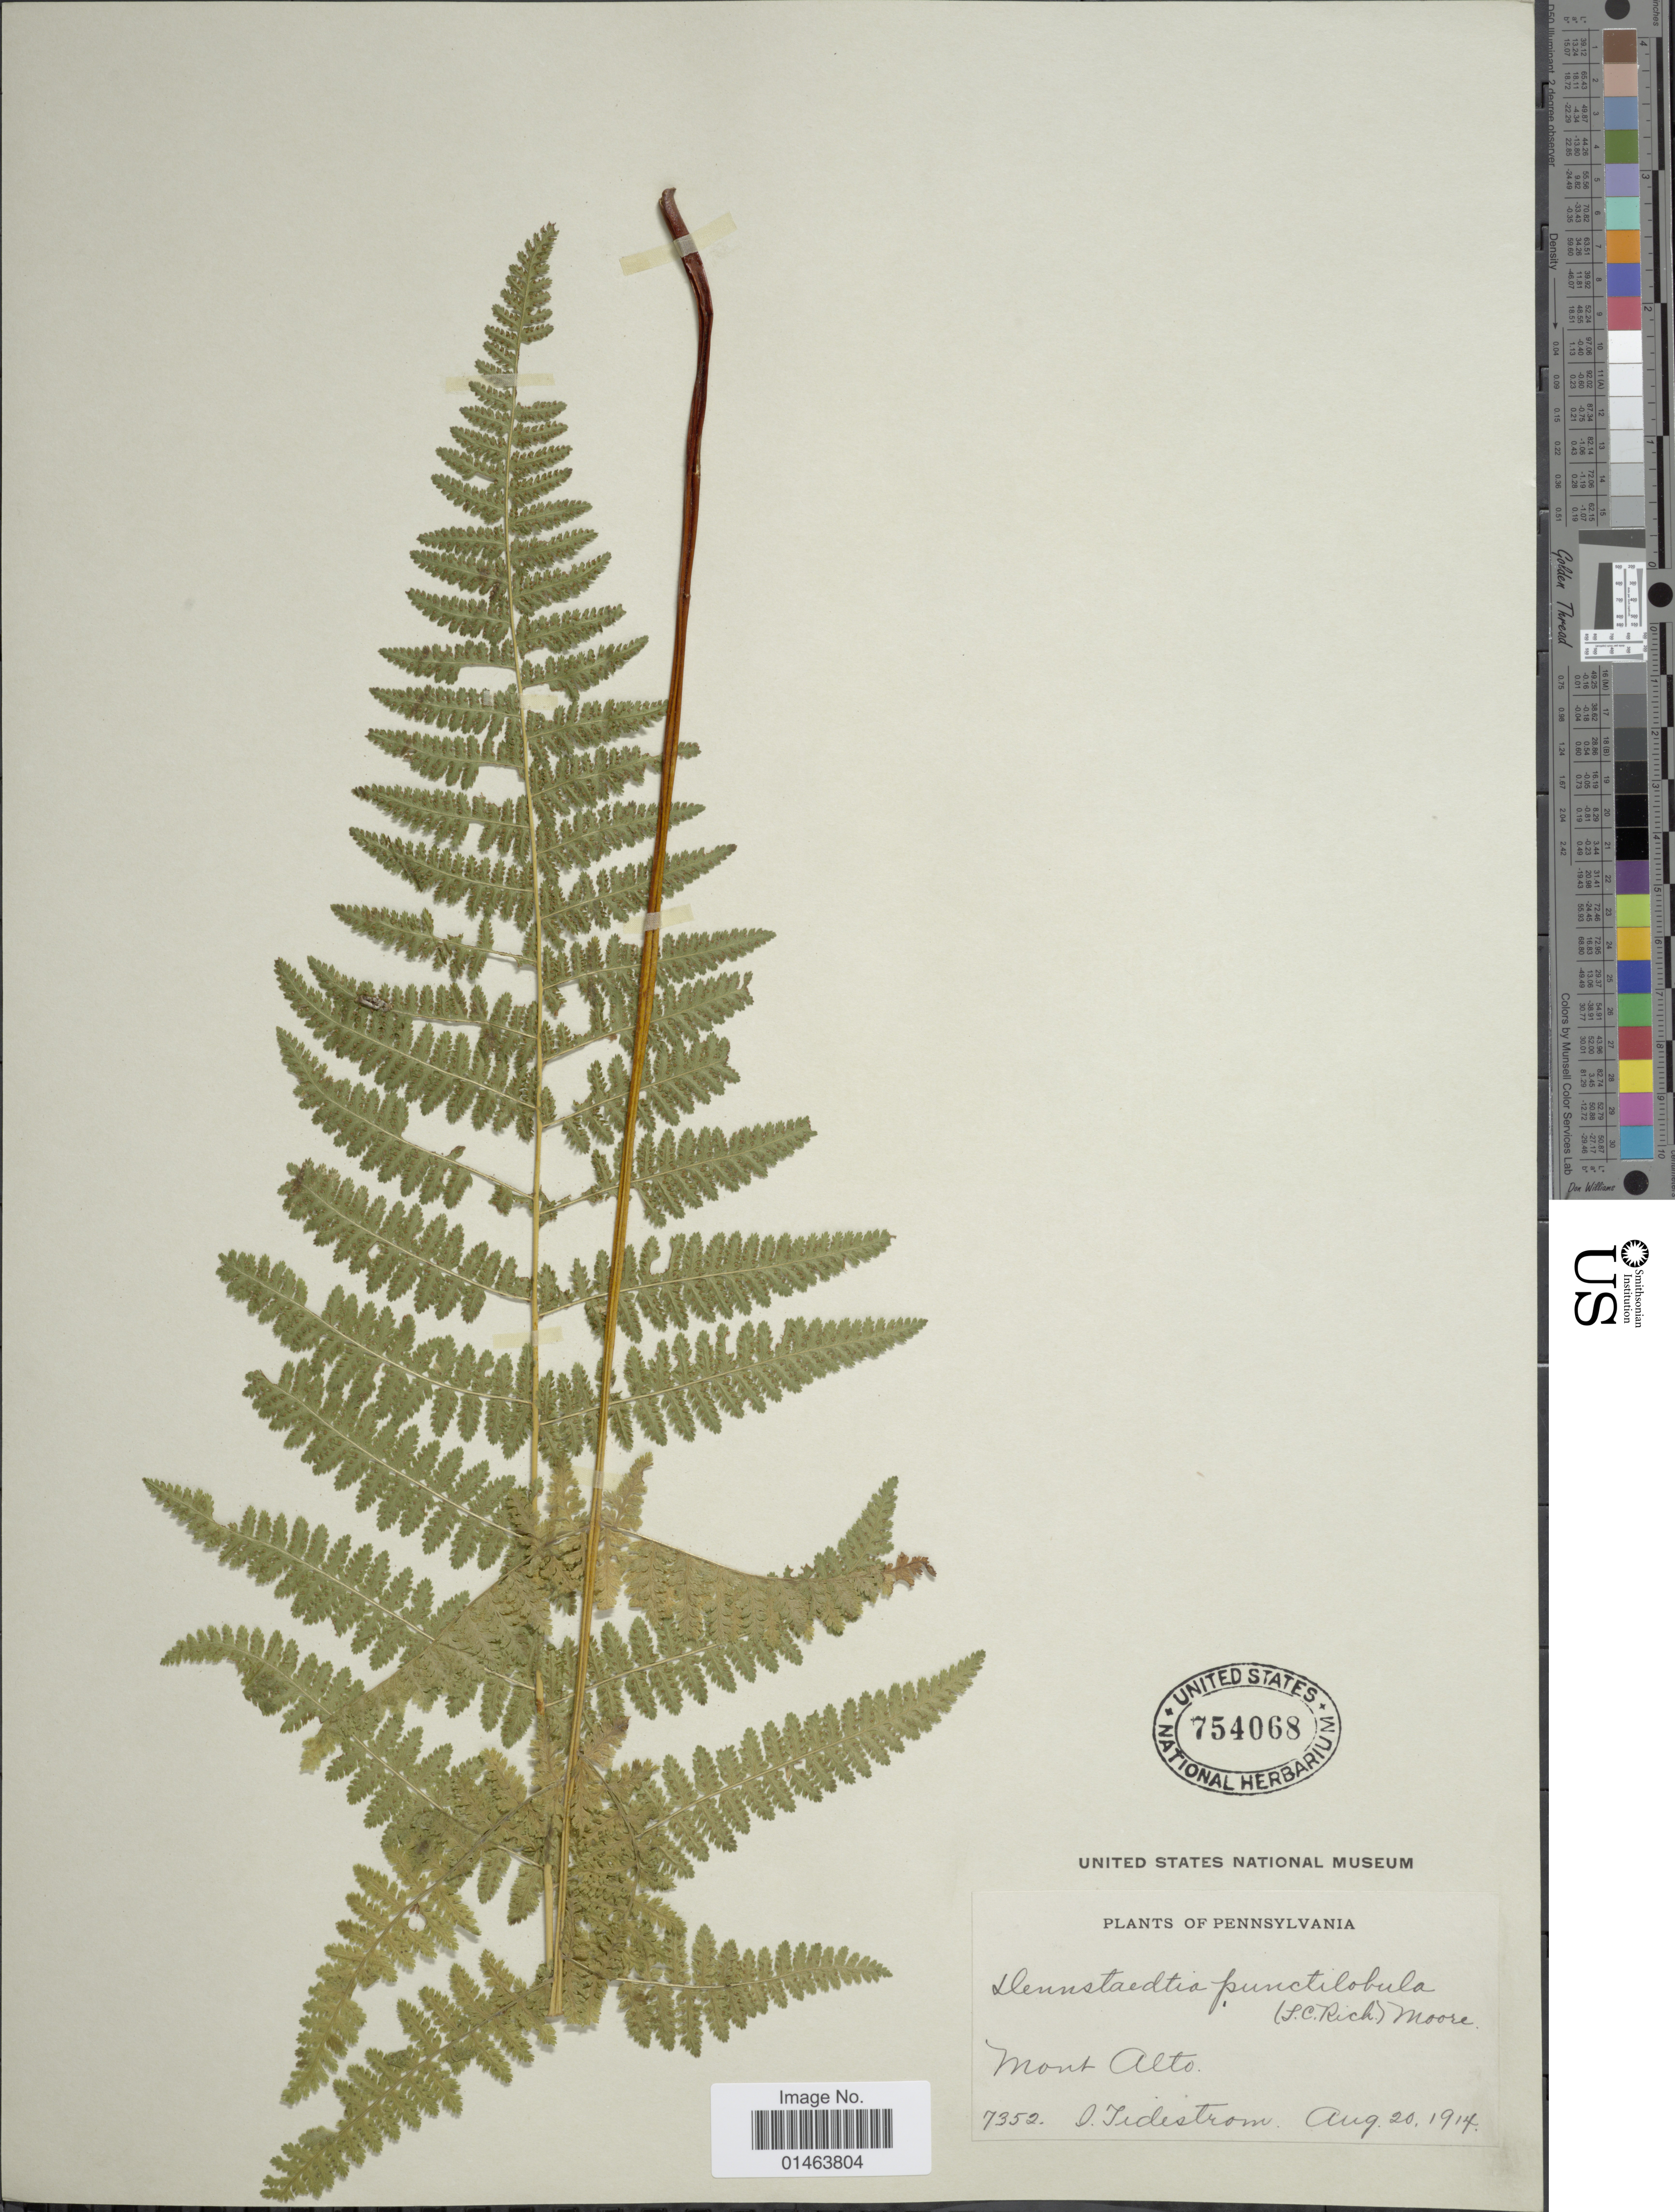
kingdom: Plantae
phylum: Tracheophyta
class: Polypodiopsida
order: Polypodiales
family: Dennstaedtiaceae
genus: Dennstaedtia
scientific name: Dennstaedtia punctilobula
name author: (Michx.) T. Moore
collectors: O. Tidestrom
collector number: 7352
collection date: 1914-08-20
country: United States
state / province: Pennsylvania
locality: Pennsylvania, Mont Alto.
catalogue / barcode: US 754068